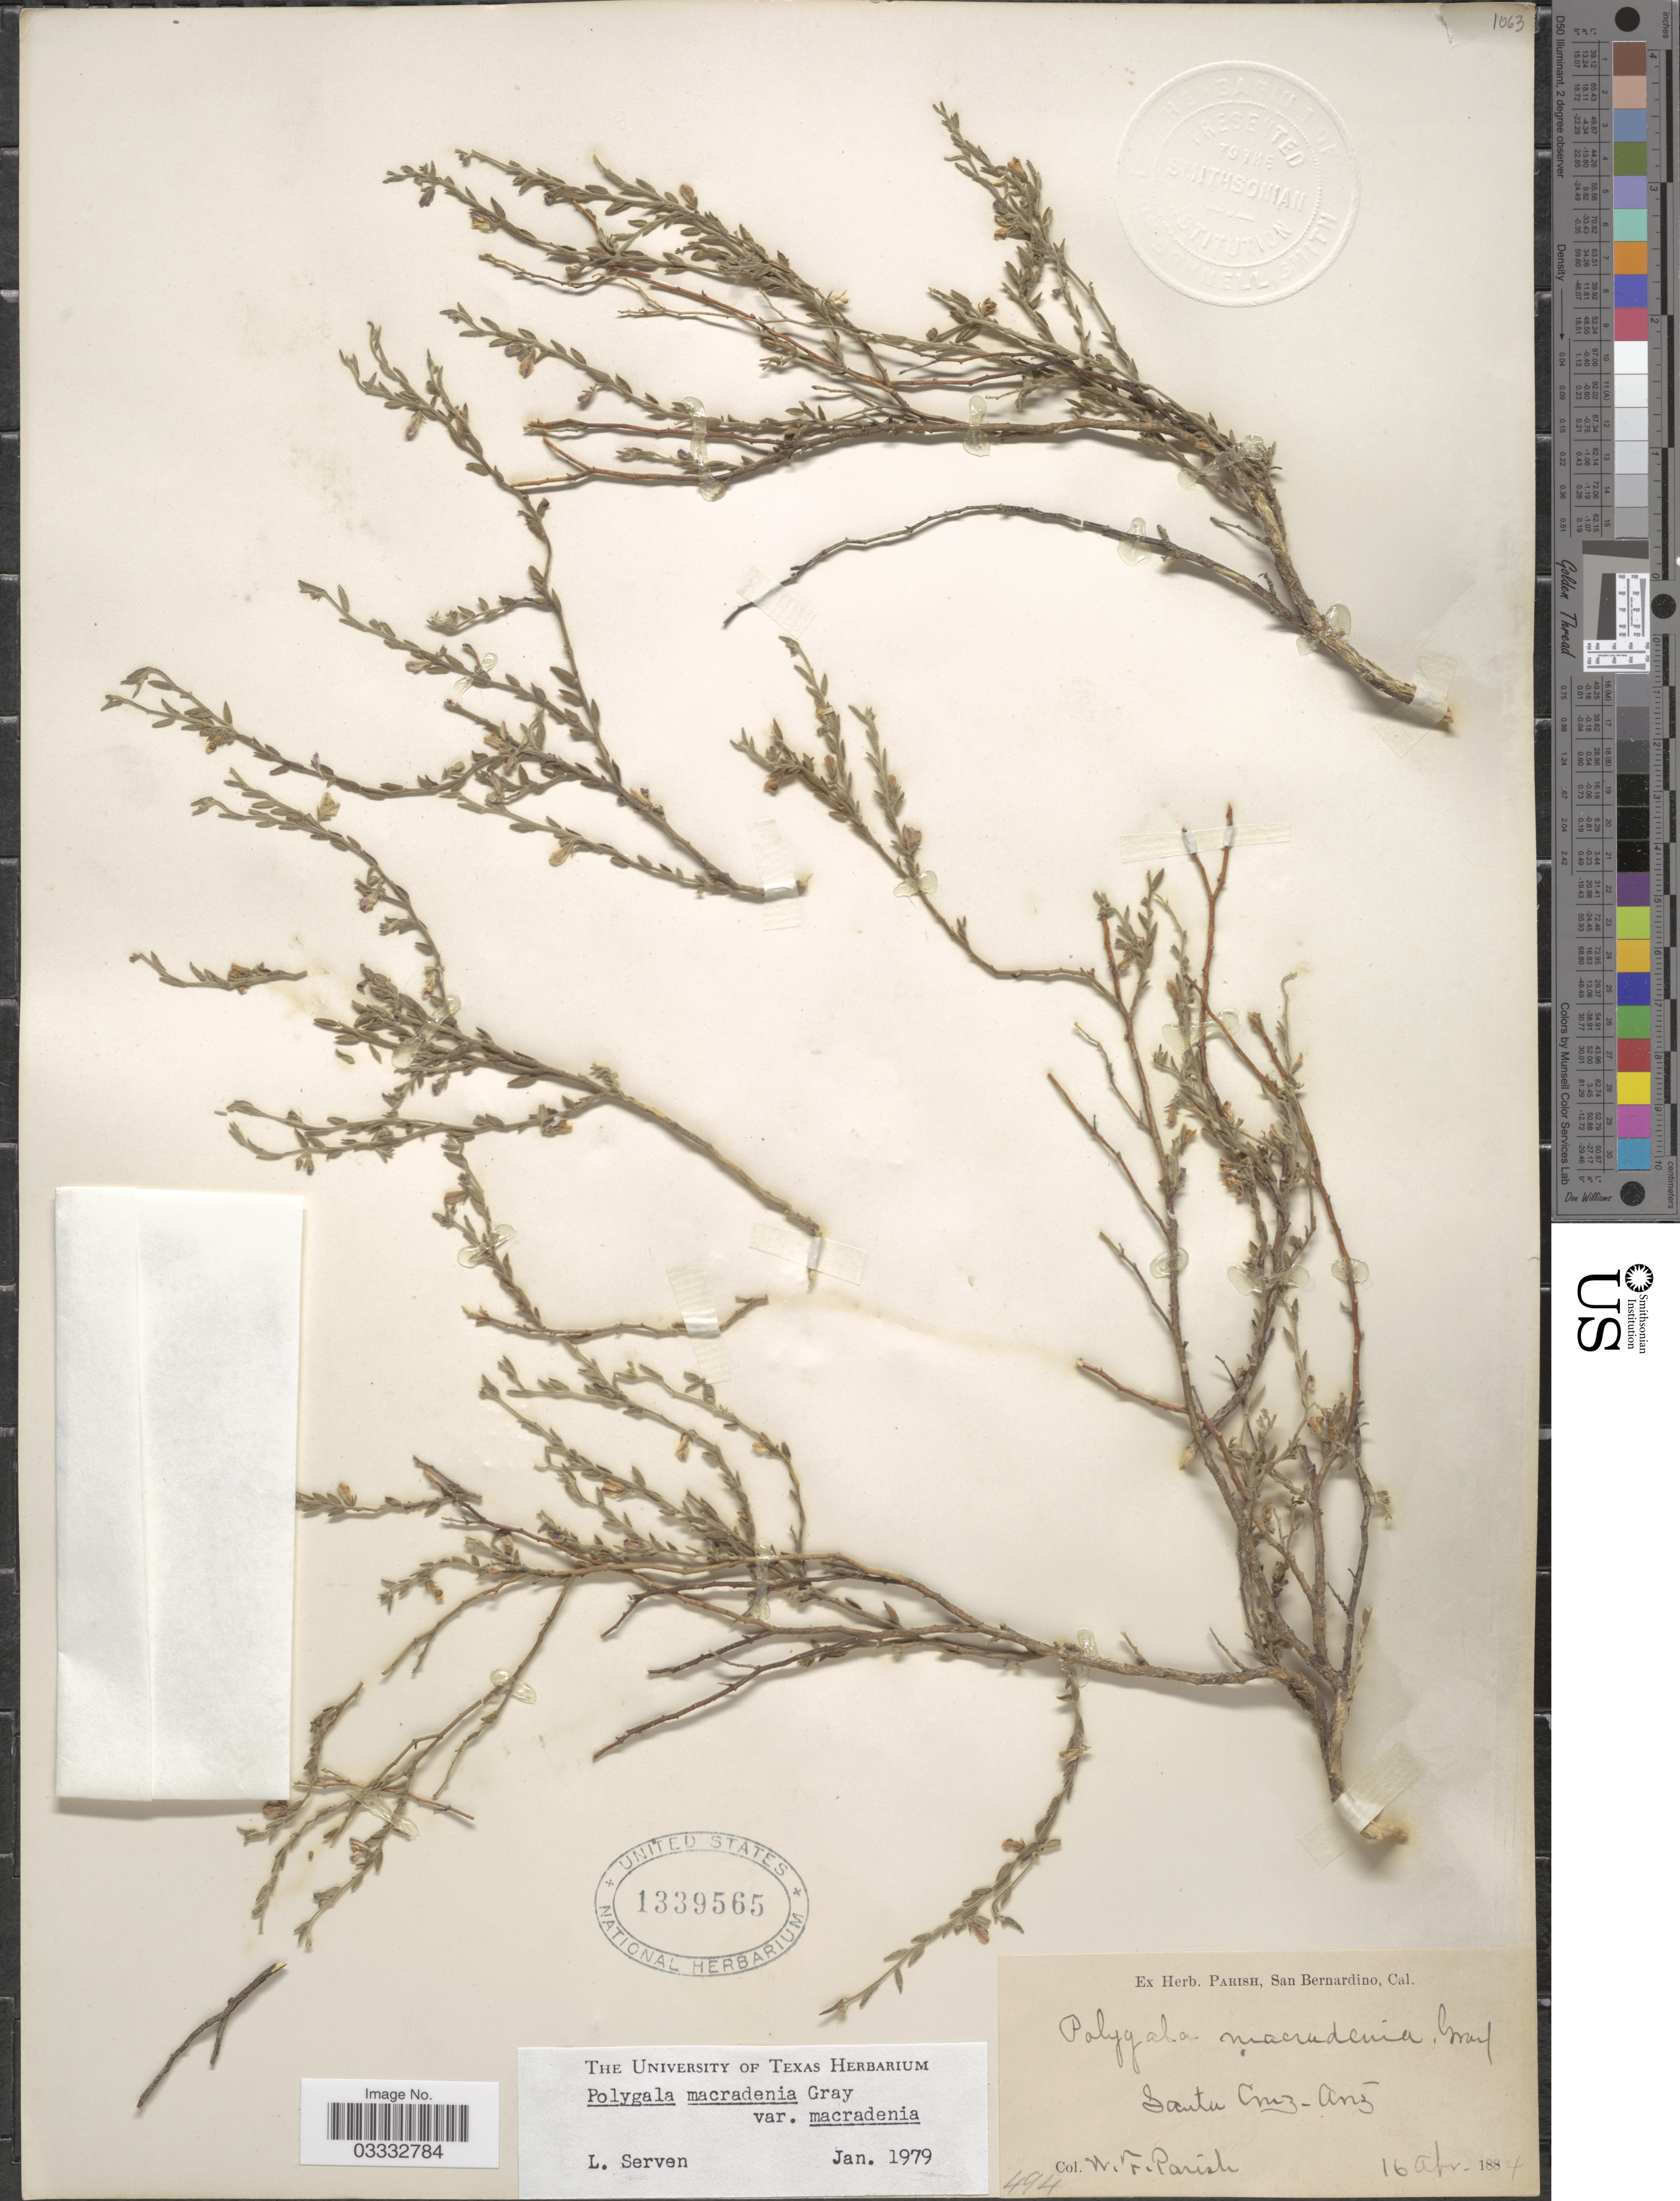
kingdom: Plantae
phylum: Tracheophyta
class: Magnoliopsida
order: Fabales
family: Polygalaceae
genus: Hebecarpa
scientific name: Hebecarpa macradenia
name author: (A. Gray) J.R. Abbott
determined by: Strong, Mark T., (BOT), Smithsonian Institution - National Museum of Natural History (UNITED STATES)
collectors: W. F. Parish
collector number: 494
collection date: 1884-04-16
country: United States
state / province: Arizona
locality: Santa Cruz.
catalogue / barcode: US 1339565